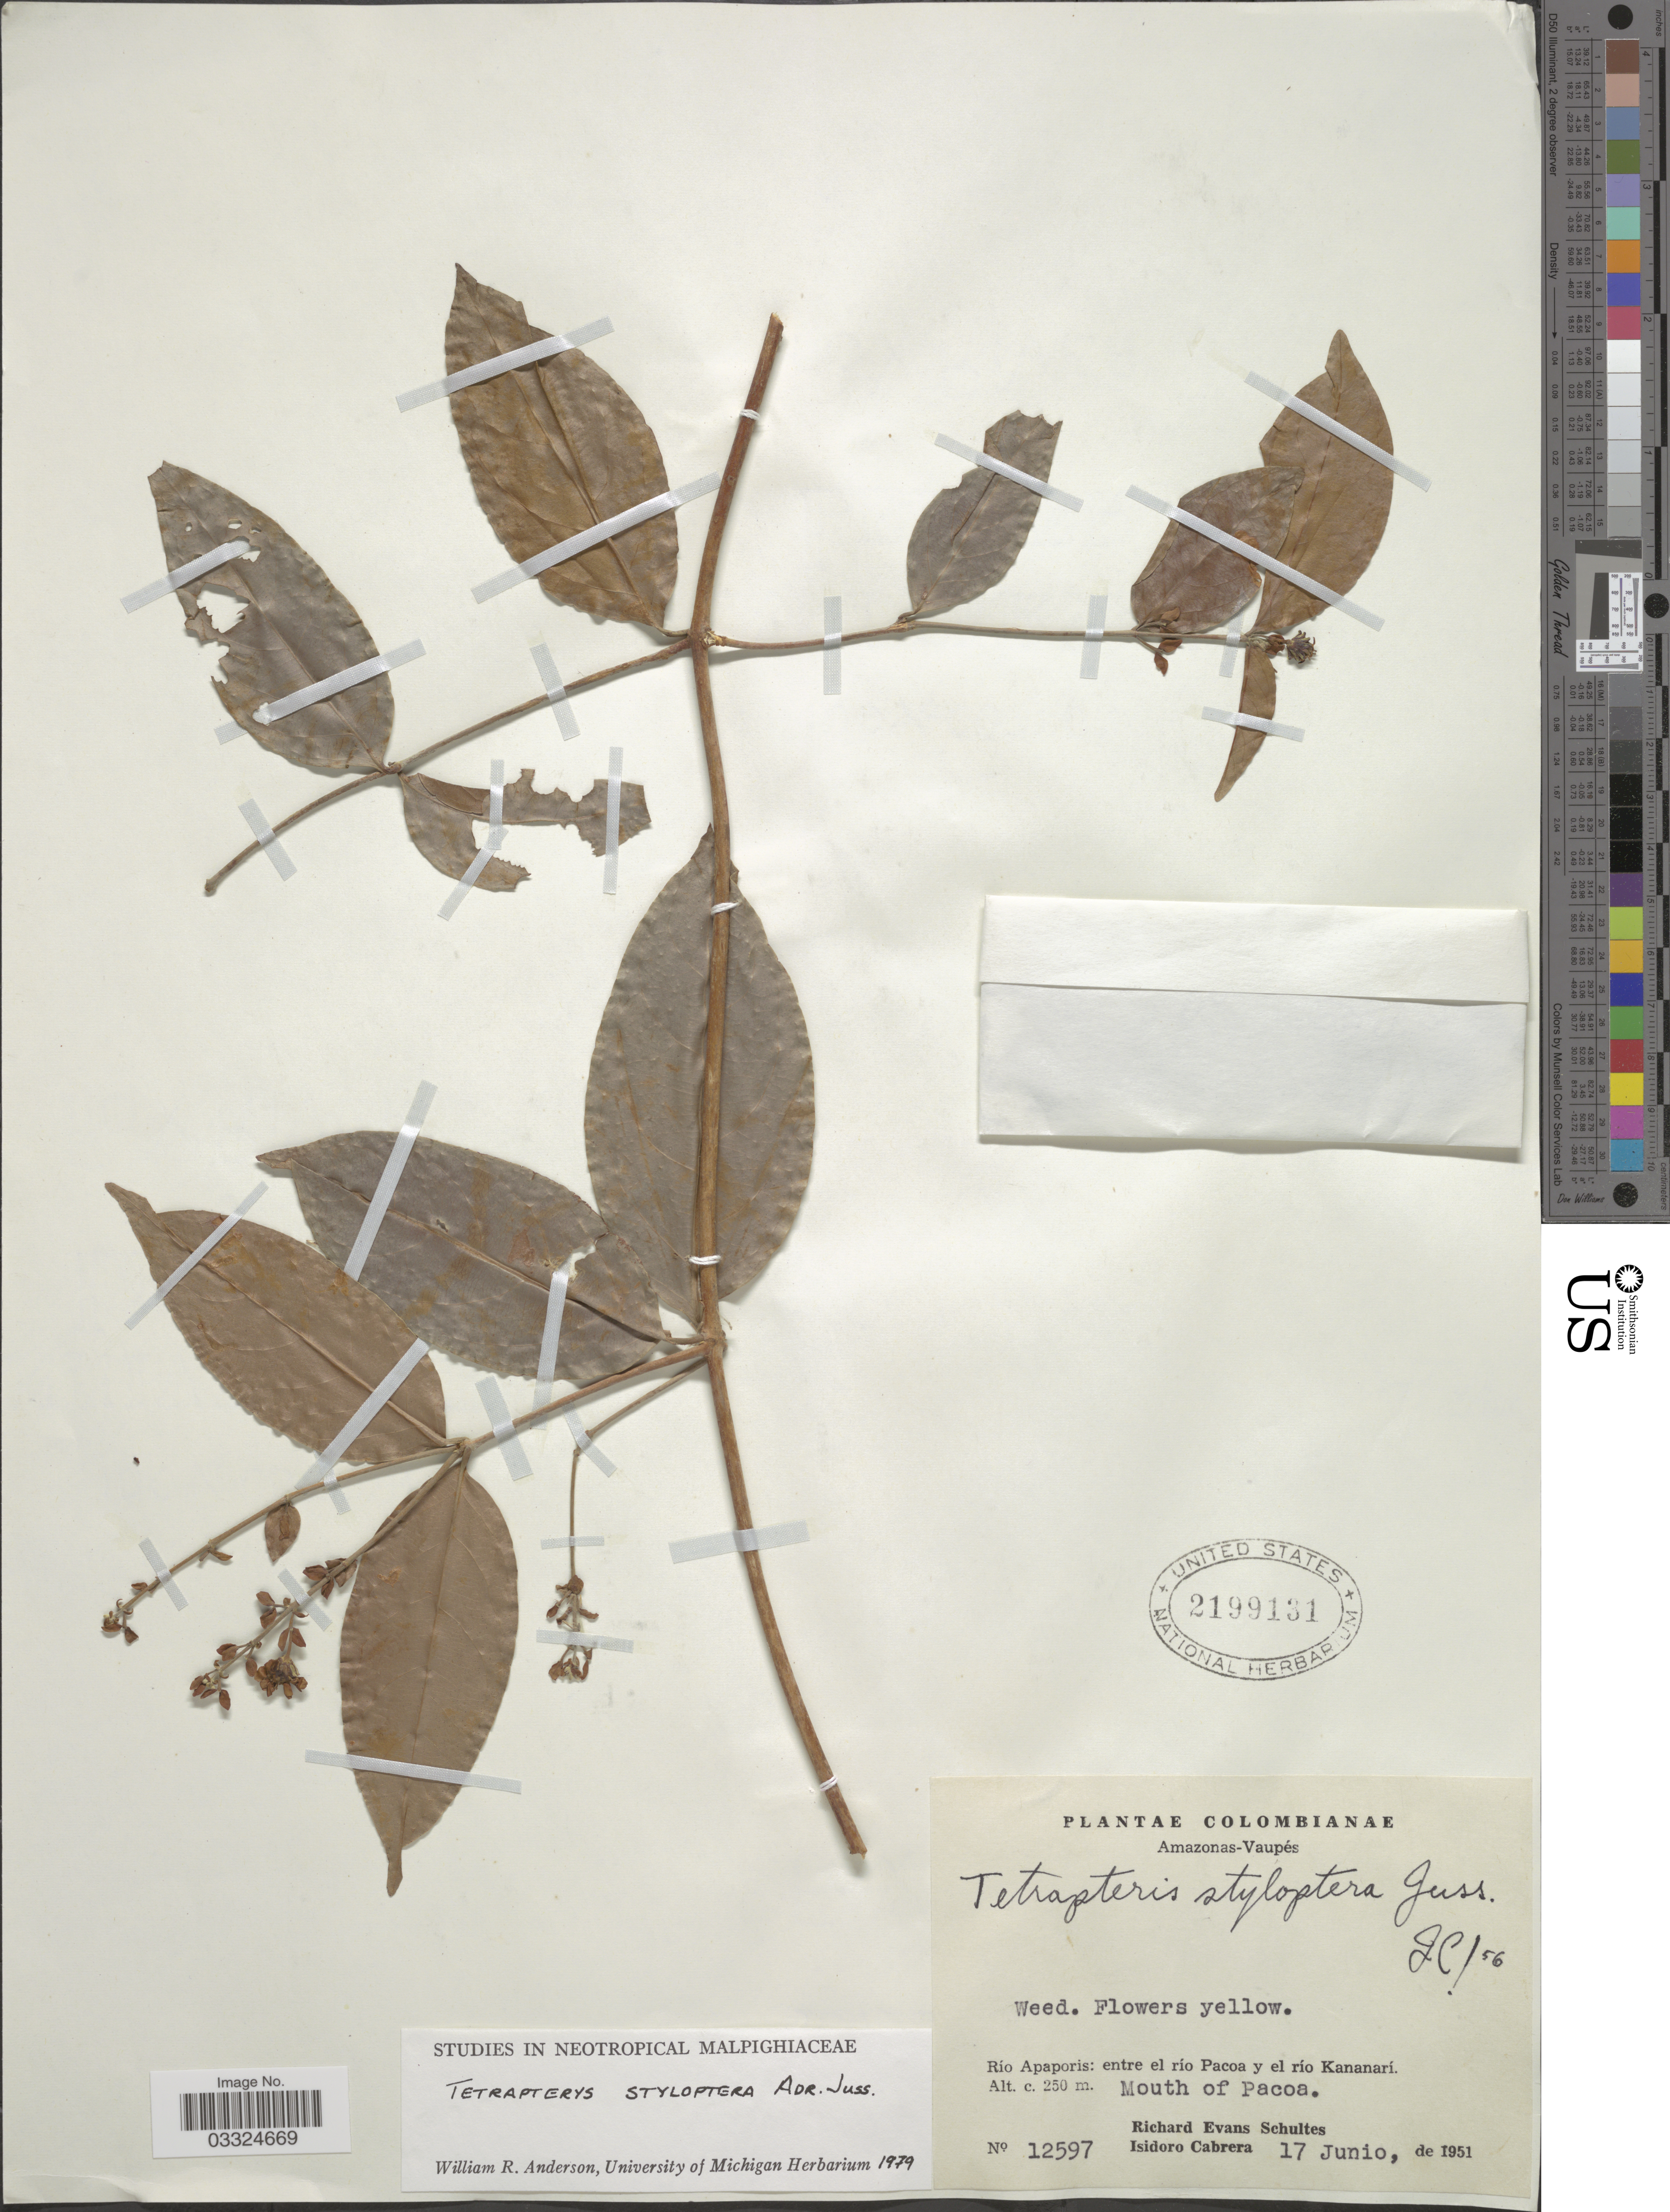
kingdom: Plantae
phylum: Tracheophyta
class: Magnoliopsida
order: Malpighiales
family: Malpighiaceae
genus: Glicophyllum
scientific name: Glicophyllum stylopterum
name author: (A. Juss.) R.F. Almeida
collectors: R. E. Schultes & I. Cabrera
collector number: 12597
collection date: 1951-06-17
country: Colombia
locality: Amazones - Vaupés. Río Apaporis: entre el río Pacoa y el río Kananarí. Mouth of Pacoa.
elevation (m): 250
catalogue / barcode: US 2199131